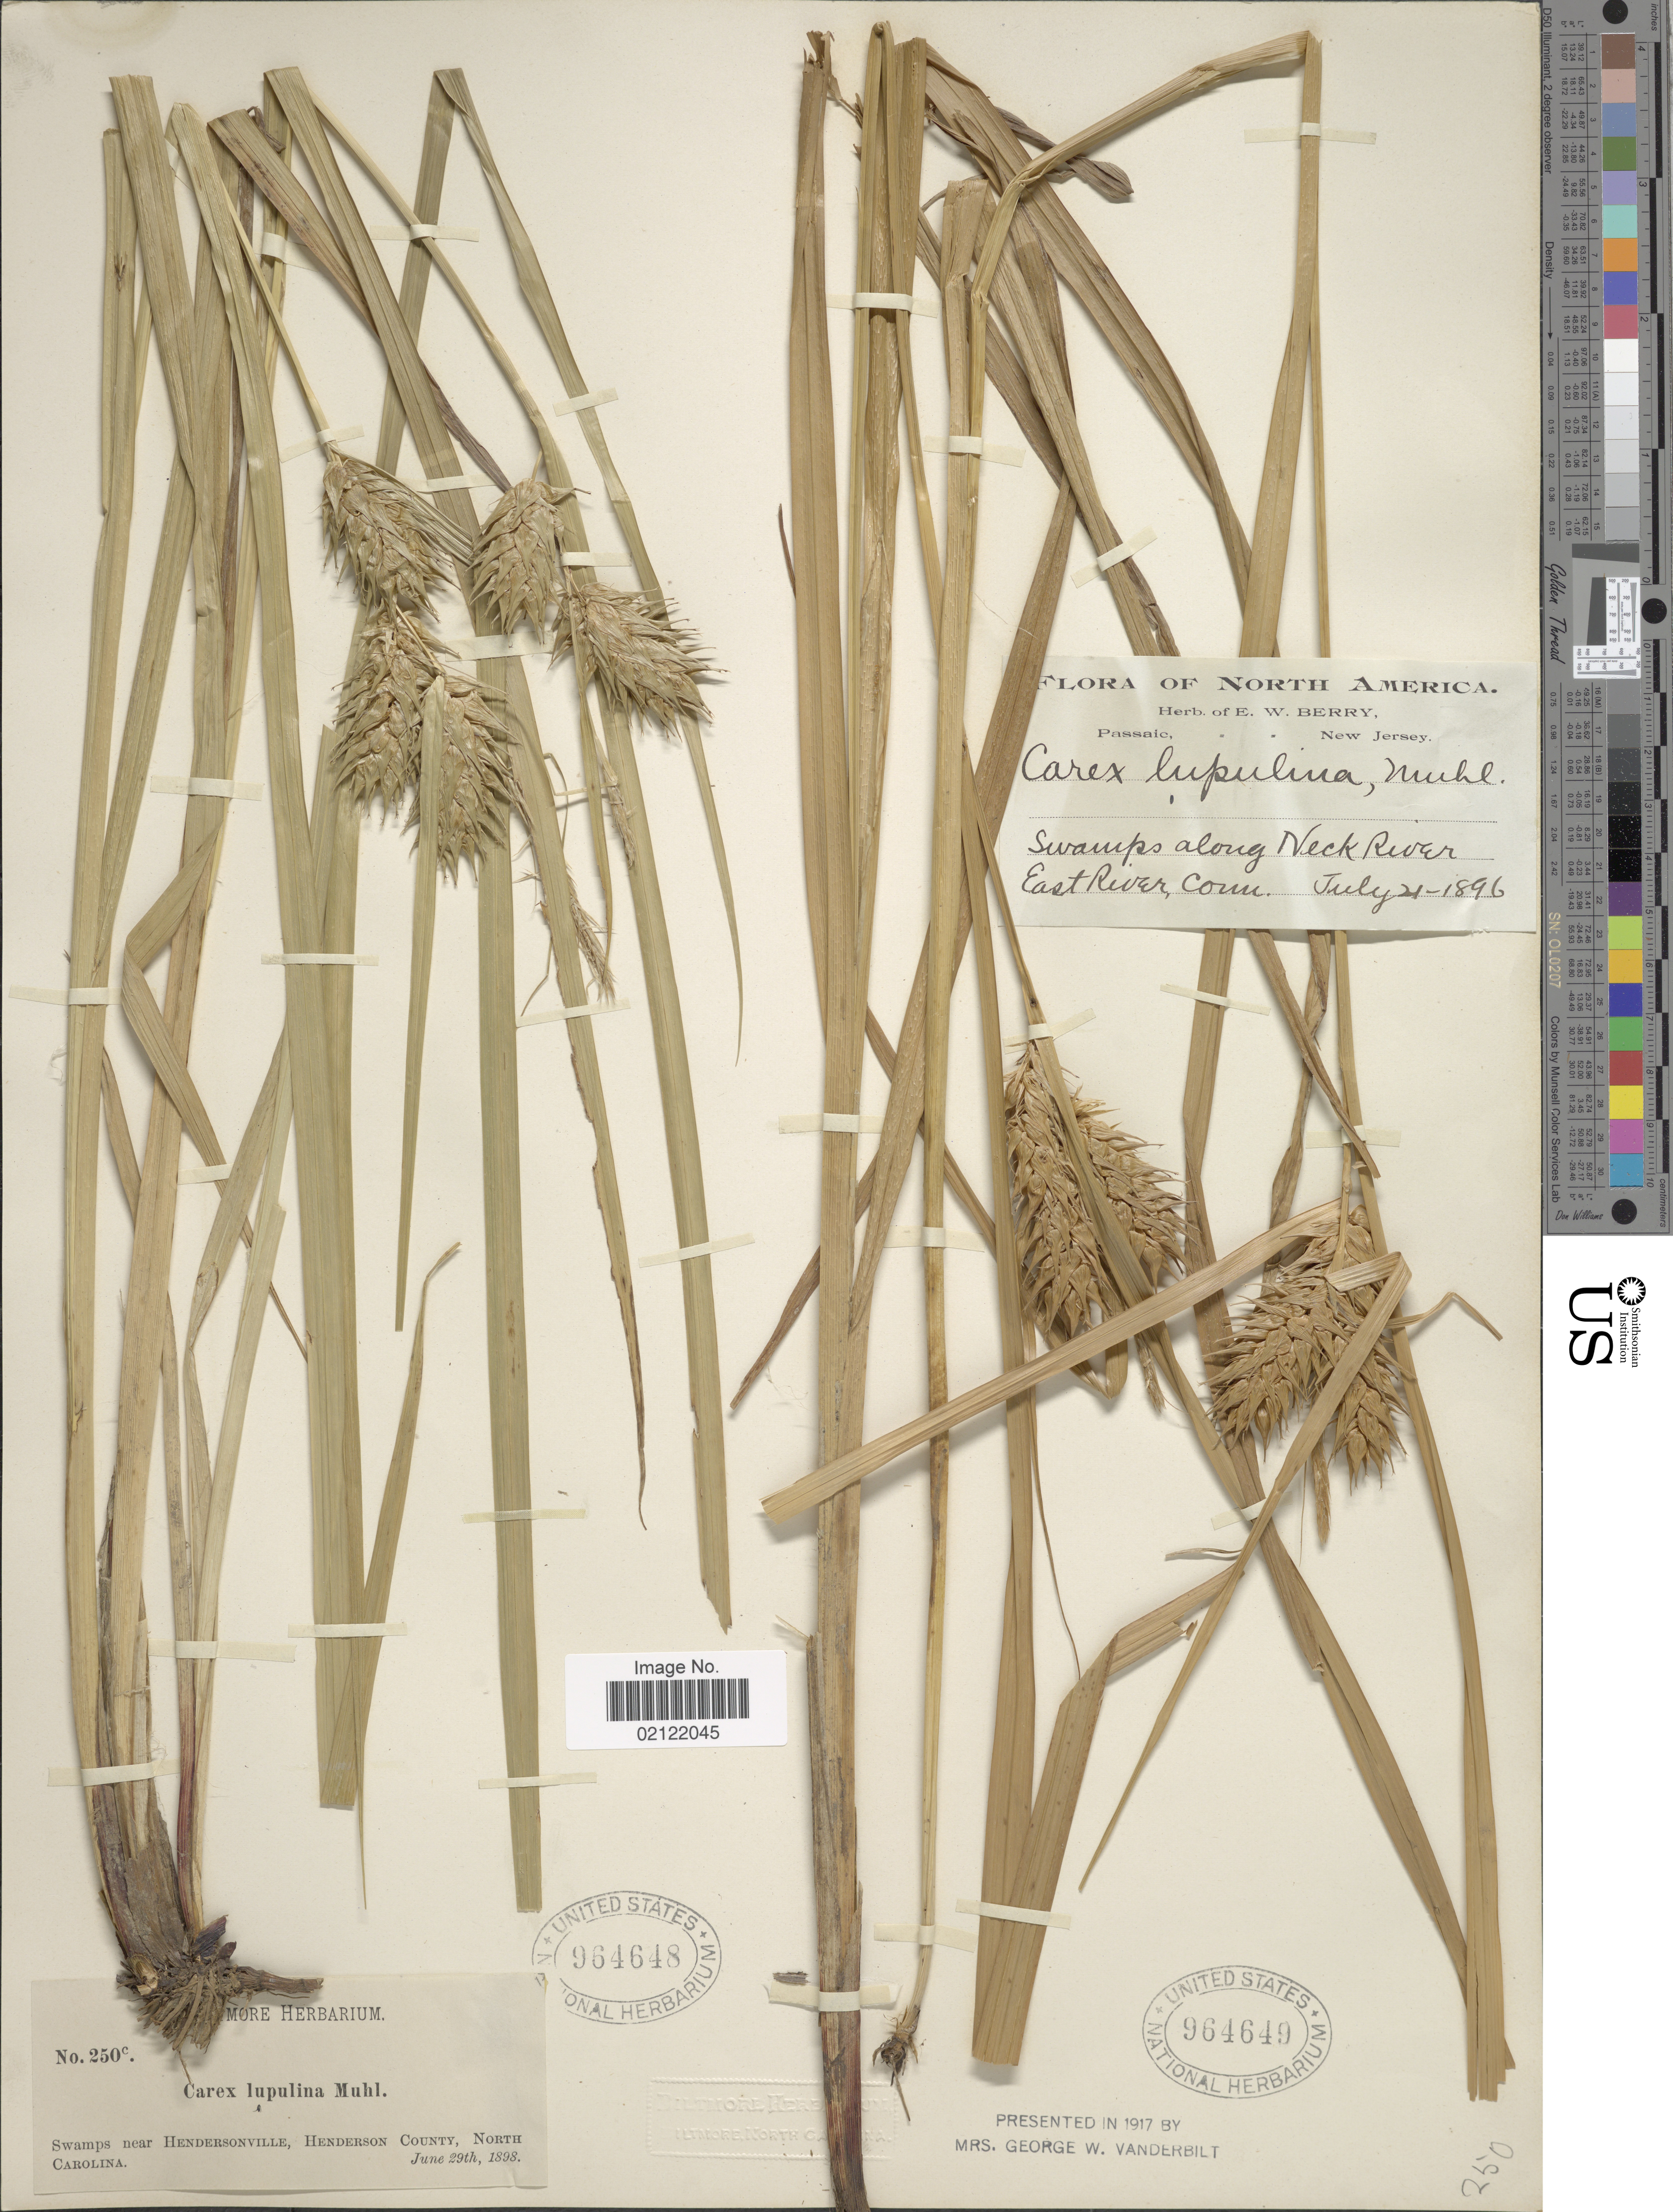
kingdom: Plantae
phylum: Tracheophyta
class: Liliopsida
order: Poales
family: Cyperaceae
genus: Carex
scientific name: Carex lupulina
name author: Muhl. ex Willd.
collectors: ex herb. Biltmore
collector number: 250c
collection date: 1898-06-29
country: United States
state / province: North Carolina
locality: Swamps near Hendersonville, Henderson County, North Carolina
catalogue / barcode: US 964648